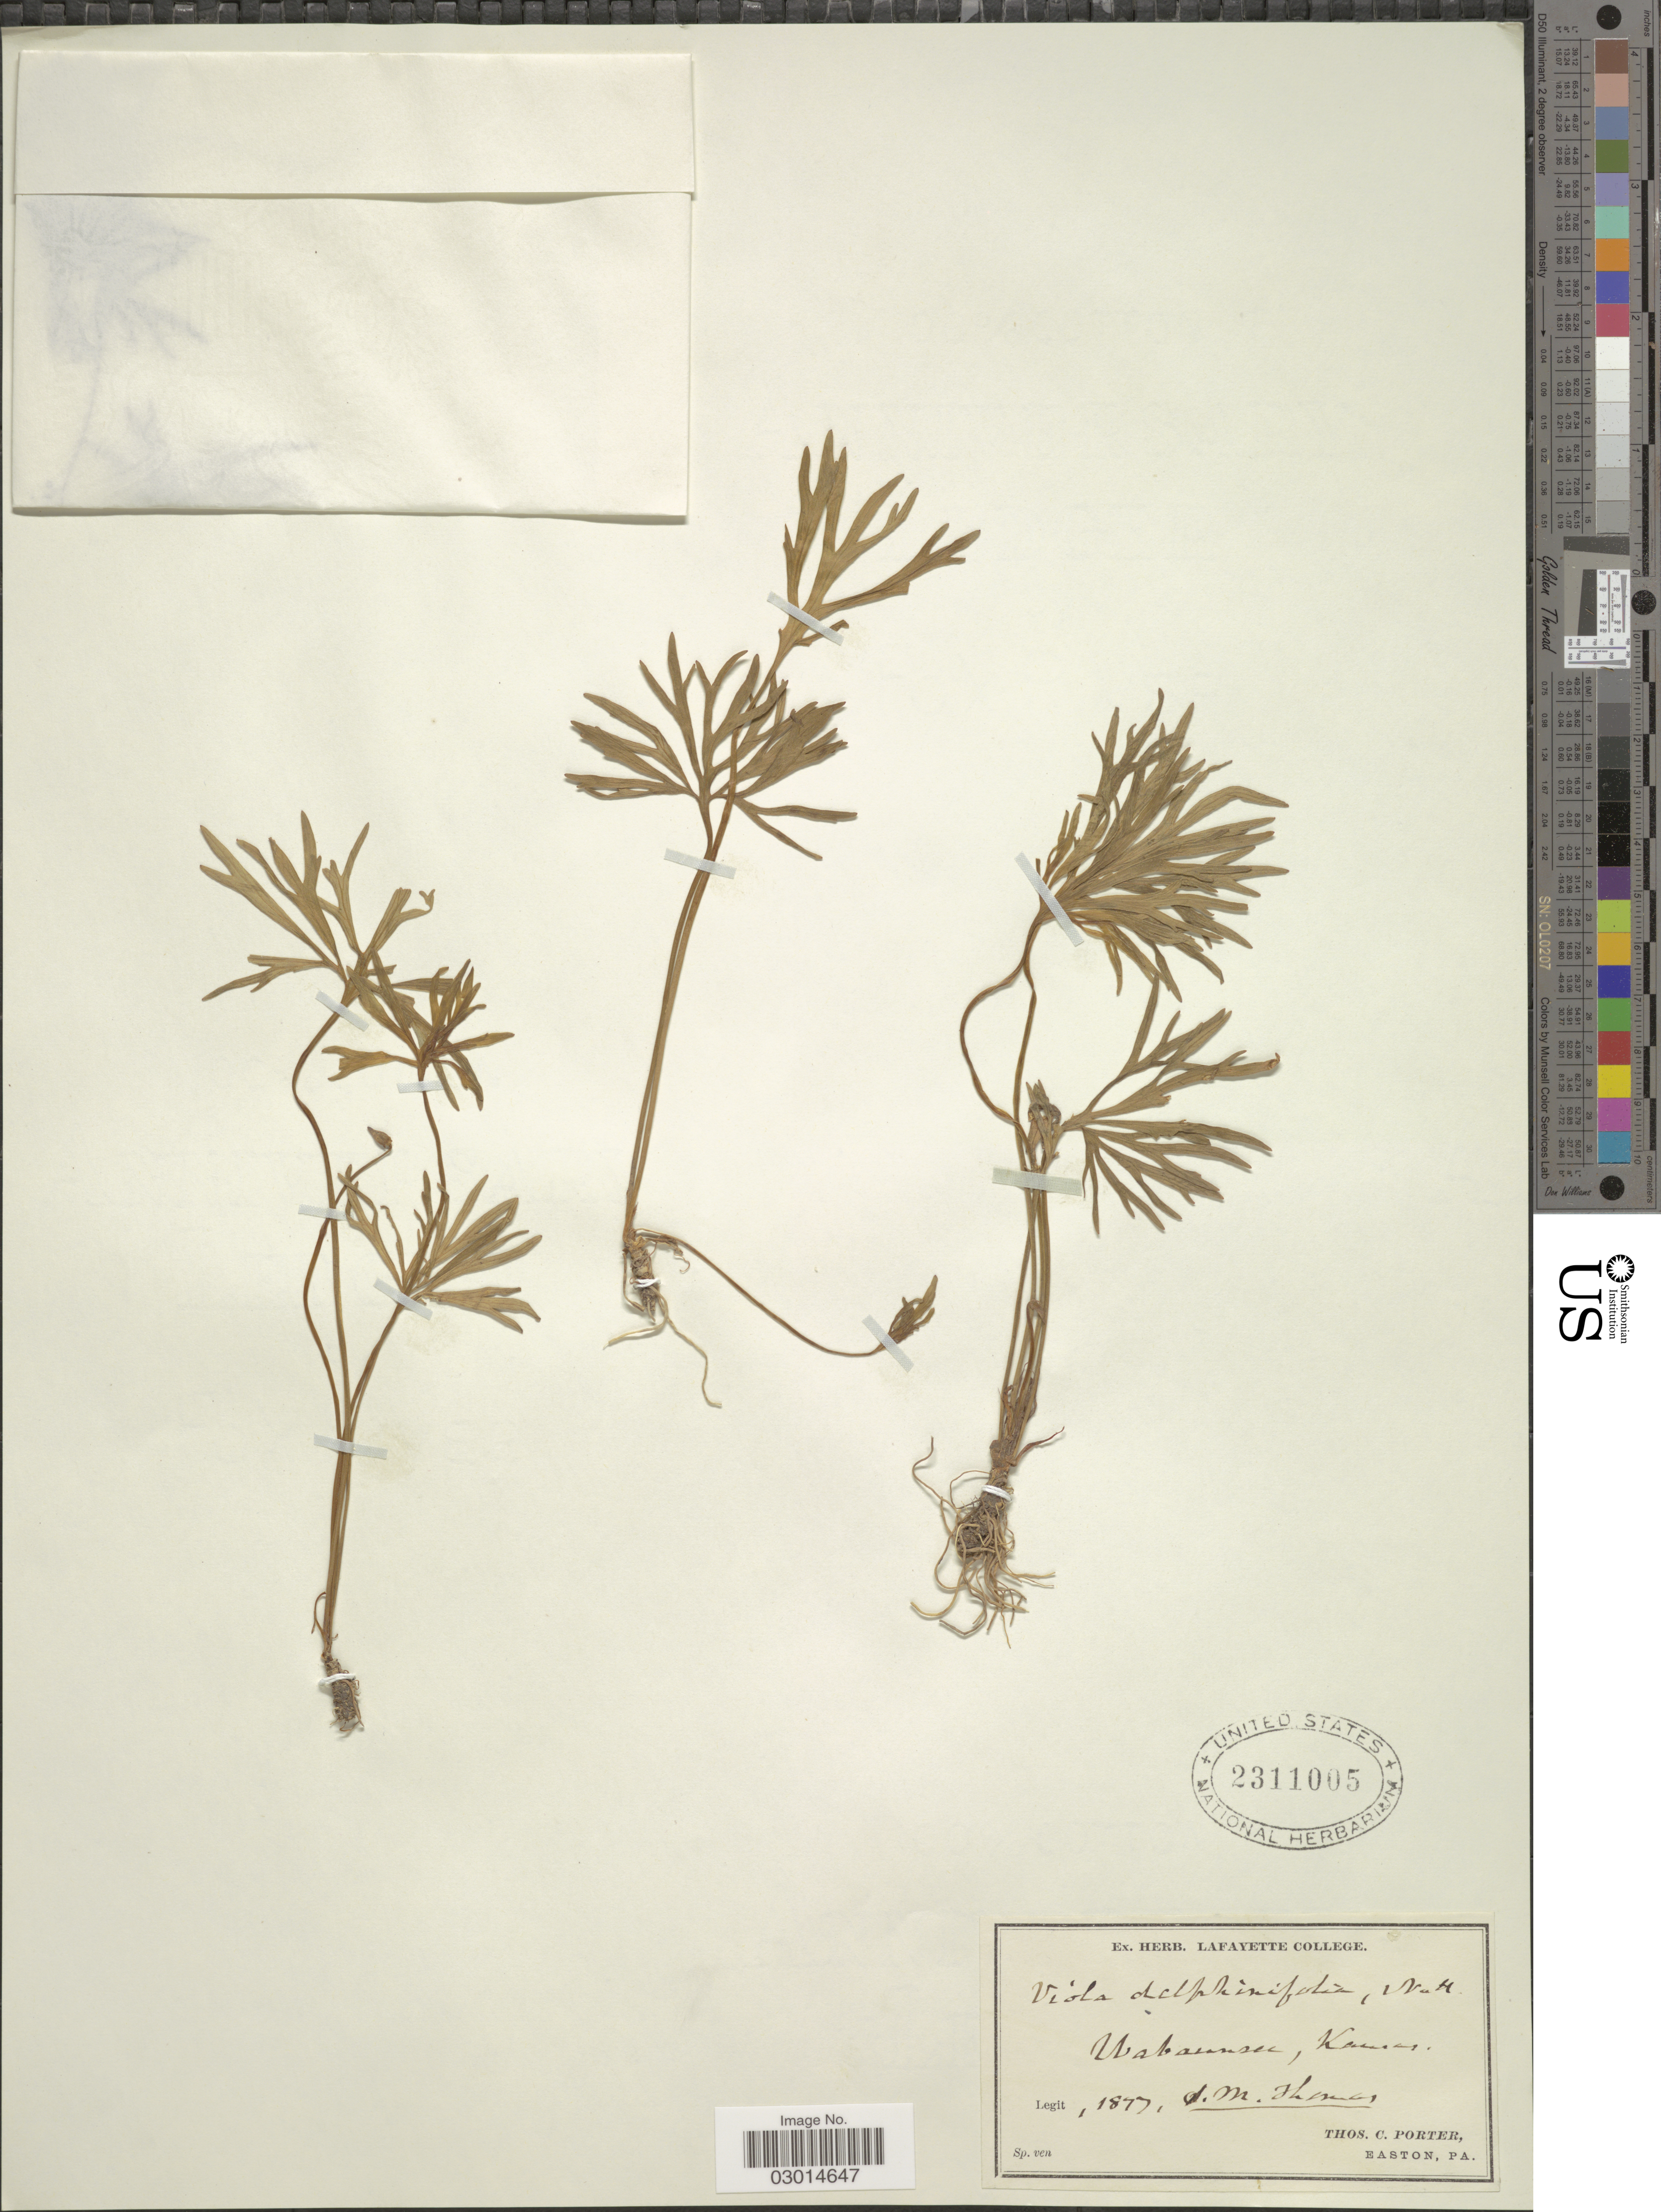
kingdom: Plantae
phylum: Tracheophyta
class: Magnoliopsida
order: Malpighiales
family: Violaceae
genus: Viola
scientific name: Viola delphiniifolia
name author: Nutt.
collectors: S. Thomas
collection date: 1877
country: United States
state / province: Kansas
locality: Wabaunsee.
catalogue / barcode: US 2311005